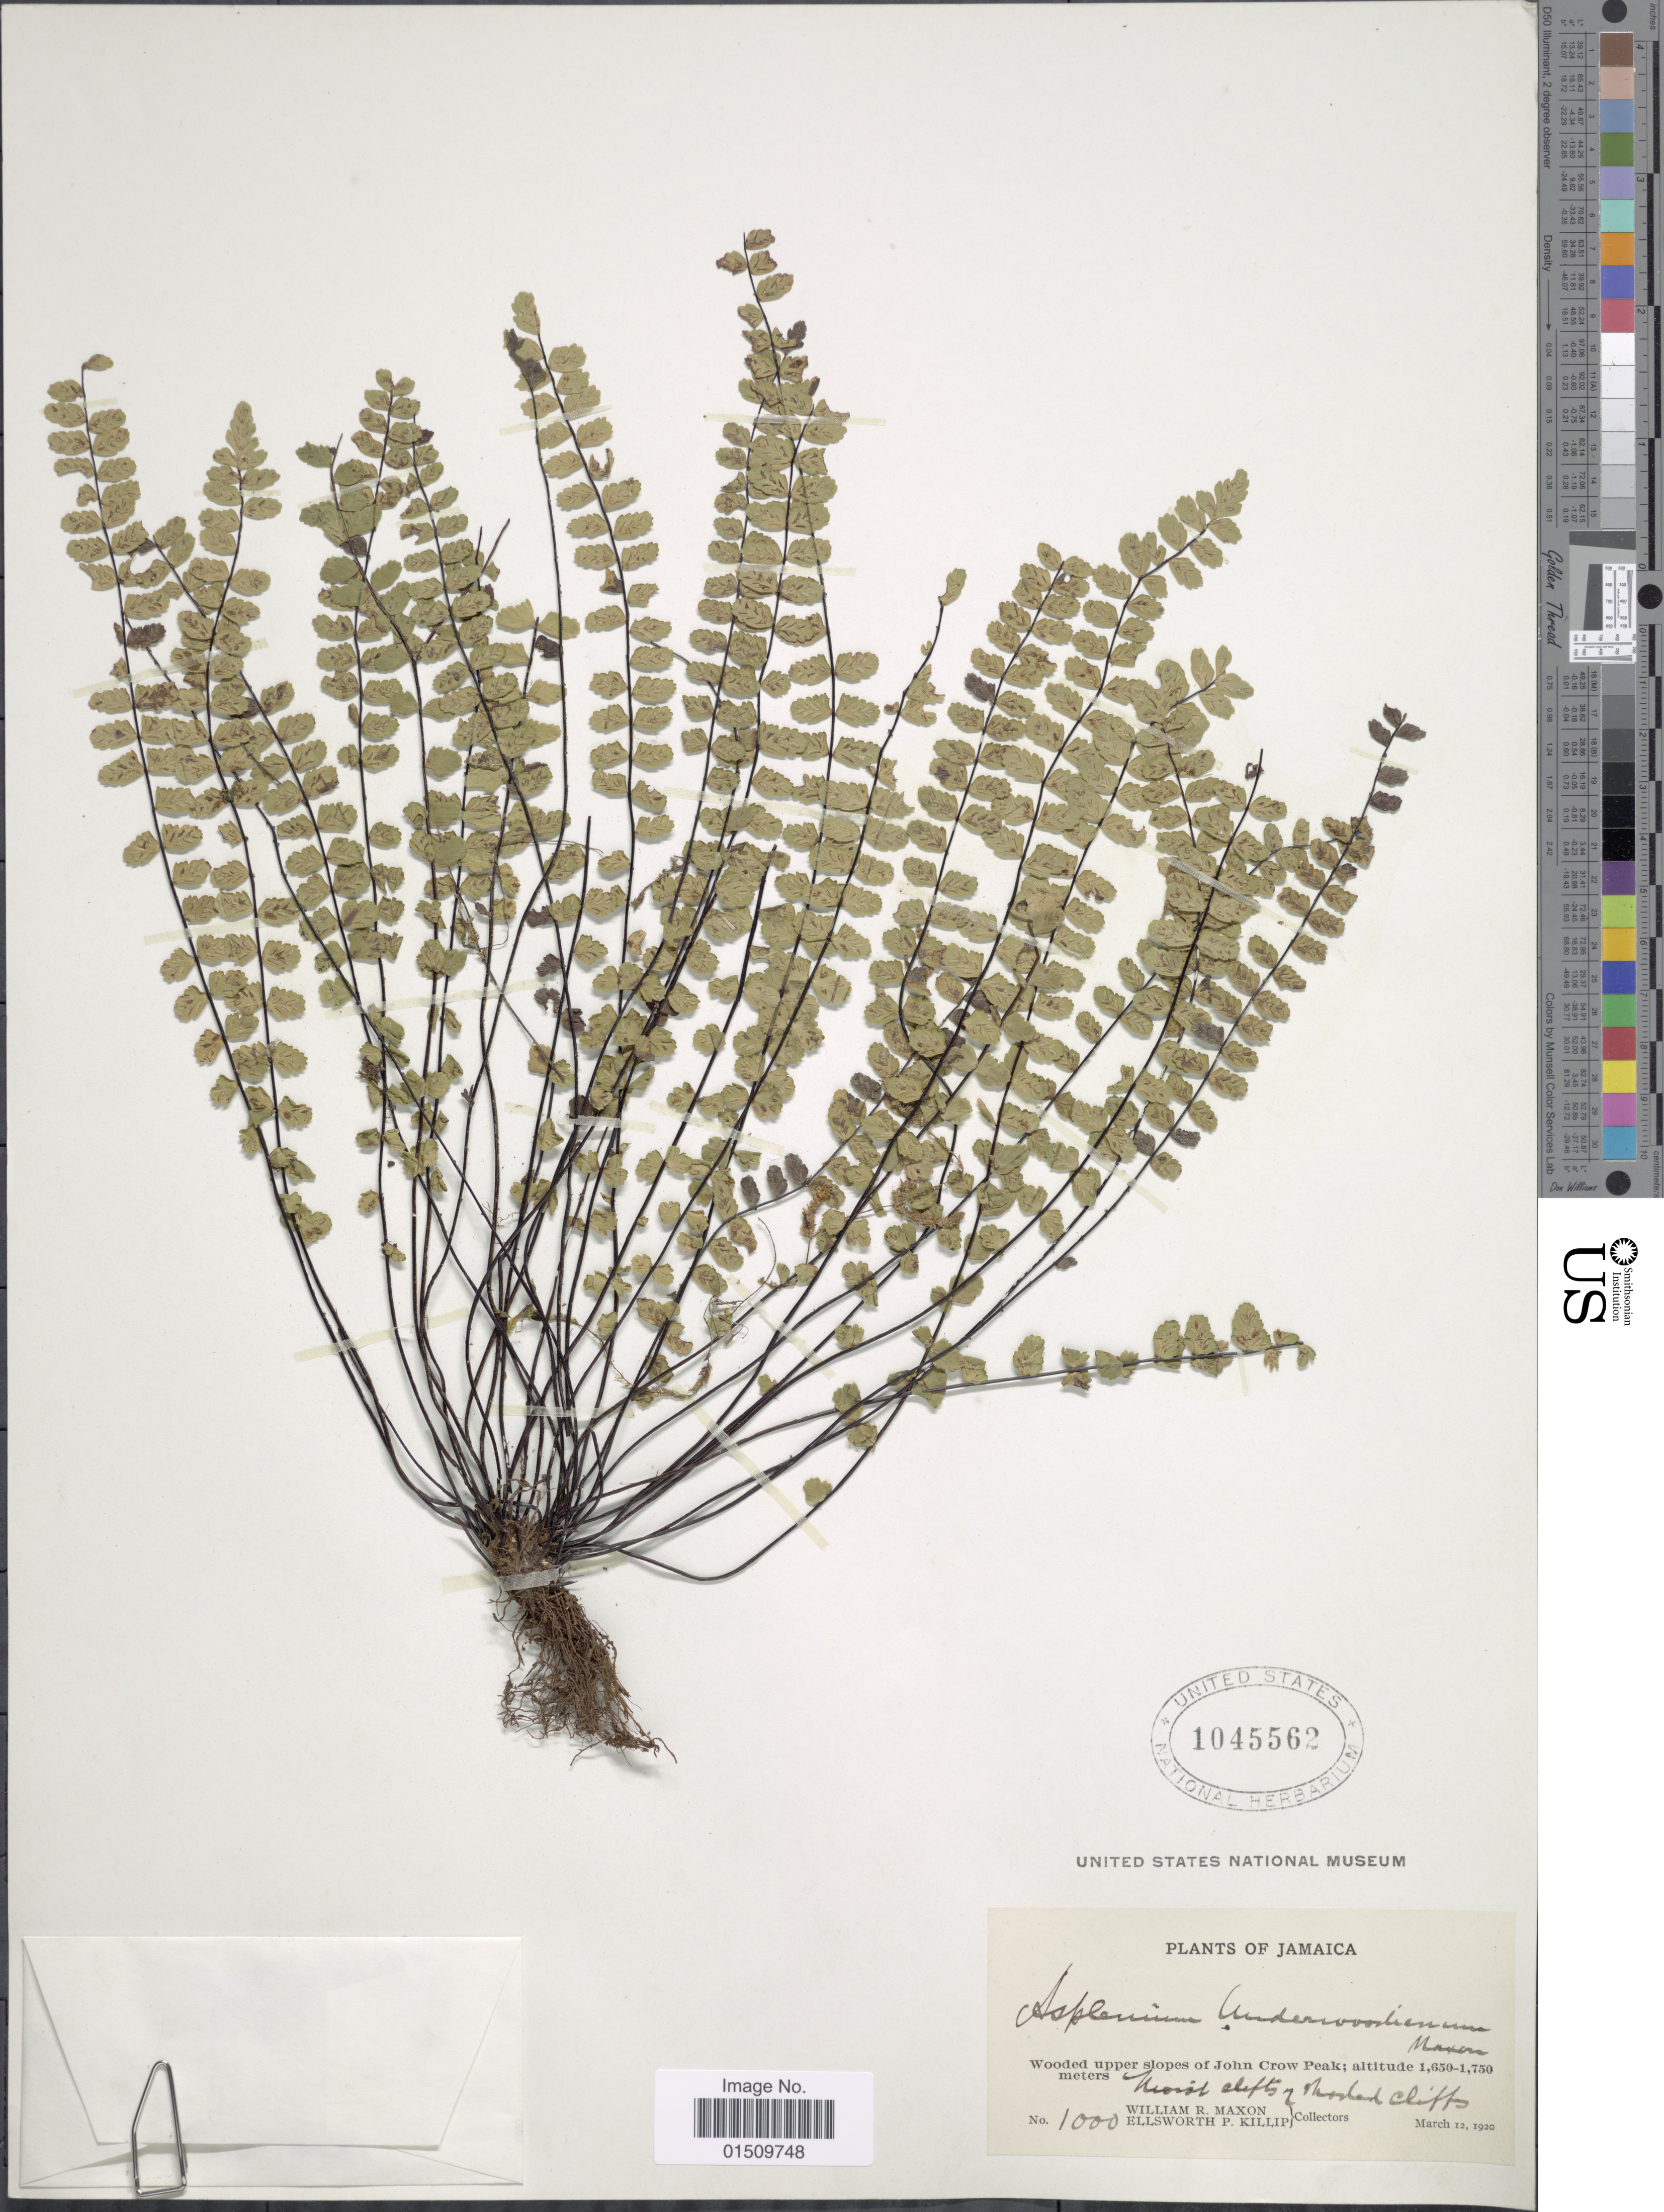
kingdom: Plantae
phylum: Tracheophyta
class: Polypodiopsida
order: Polypodiales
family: Aspleniaceae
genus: Asplenium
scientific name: Asplenium underwoodii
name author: Maxon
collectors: W. R. Maxon & E. P. Killip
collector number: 1000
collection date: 1920-03-12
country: Jamaica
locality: Jamaica, Wooded upper slopes of John Crow Peak.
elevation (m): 1650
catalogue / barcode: US 1045562